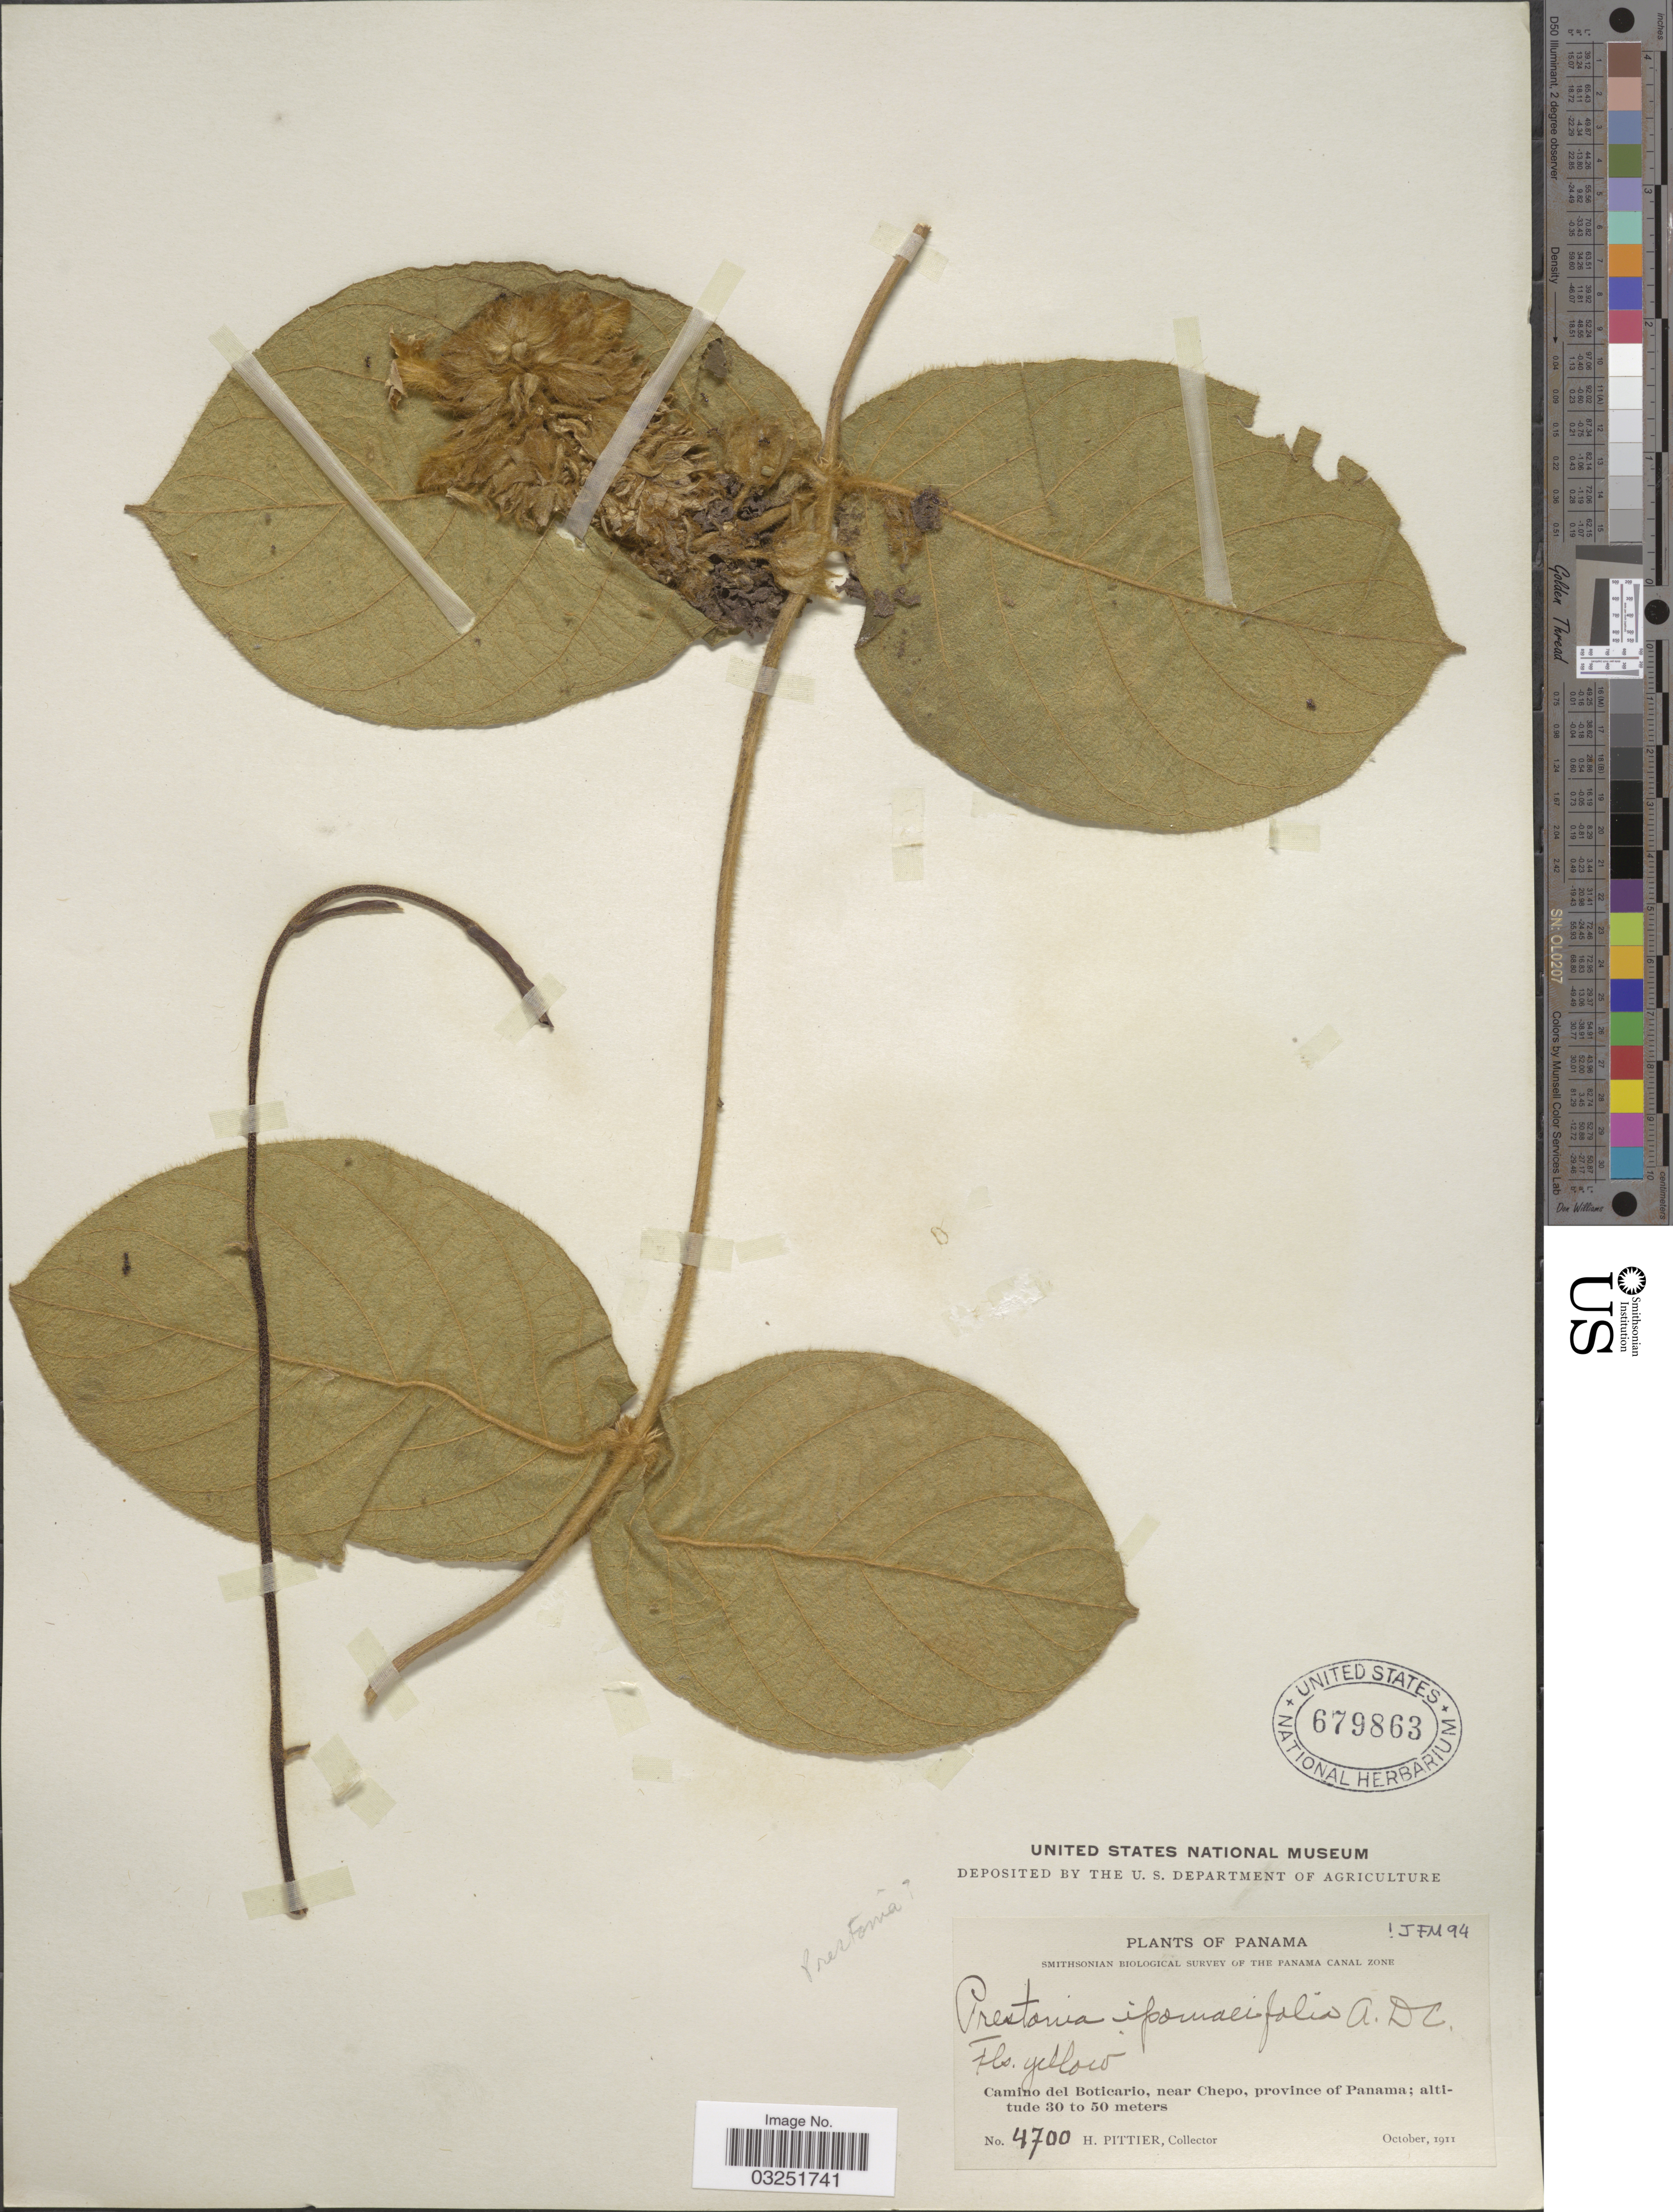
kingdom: Plantae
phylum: Tracheophyta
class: Magnoliopsida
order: Gentianales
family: Apocynaceae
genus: Prestonia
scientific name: Prestonia ipomaeifolia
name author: A. DC.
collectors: H. F. Pittier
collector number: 4700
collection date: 1911-10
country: Panama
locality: The Panama Canal Zone, Camino del Boticario, near Chepo, province of Panama.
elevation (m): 30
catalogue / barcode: US 679863